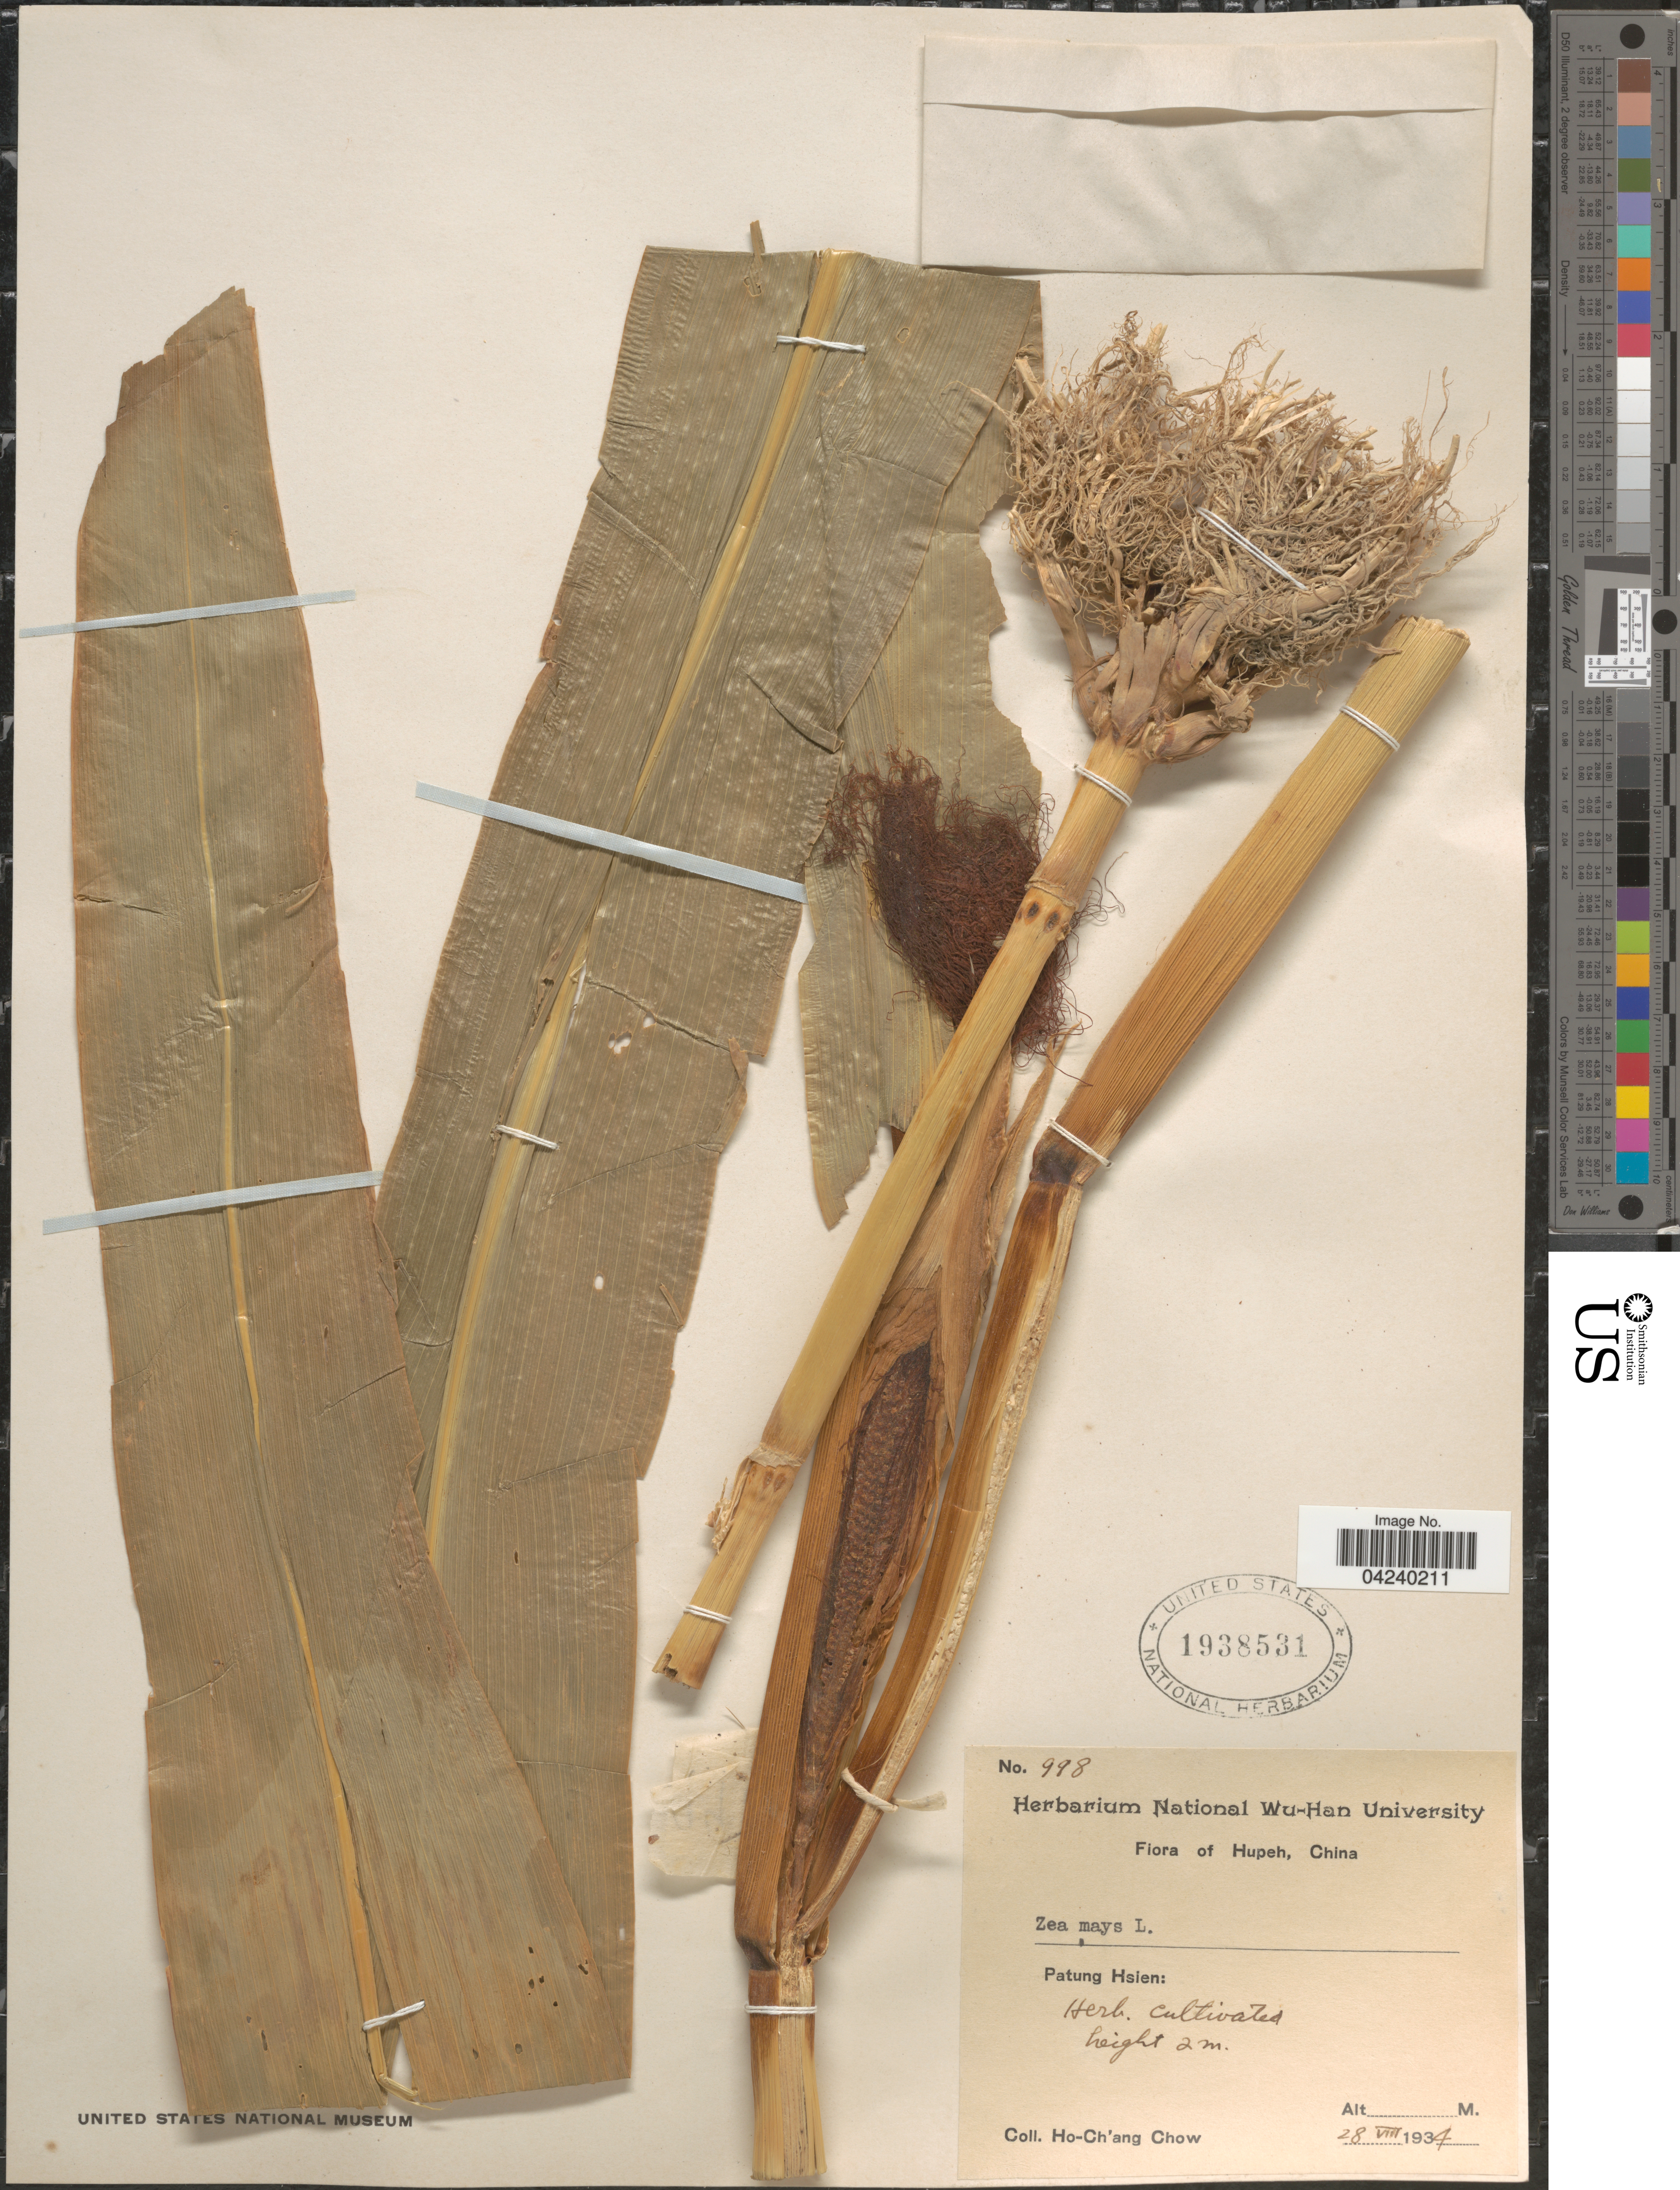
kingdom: Plantae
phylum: Tracheophyta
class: Liliopsida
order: Poales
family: Poaceae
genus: Zea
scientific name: Zea mays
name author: L.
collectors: H. Chow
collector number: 998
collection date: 1934-08-28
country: China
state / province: Hubei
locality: Hupeh. Patung Hsien.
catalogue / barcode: US 1938531